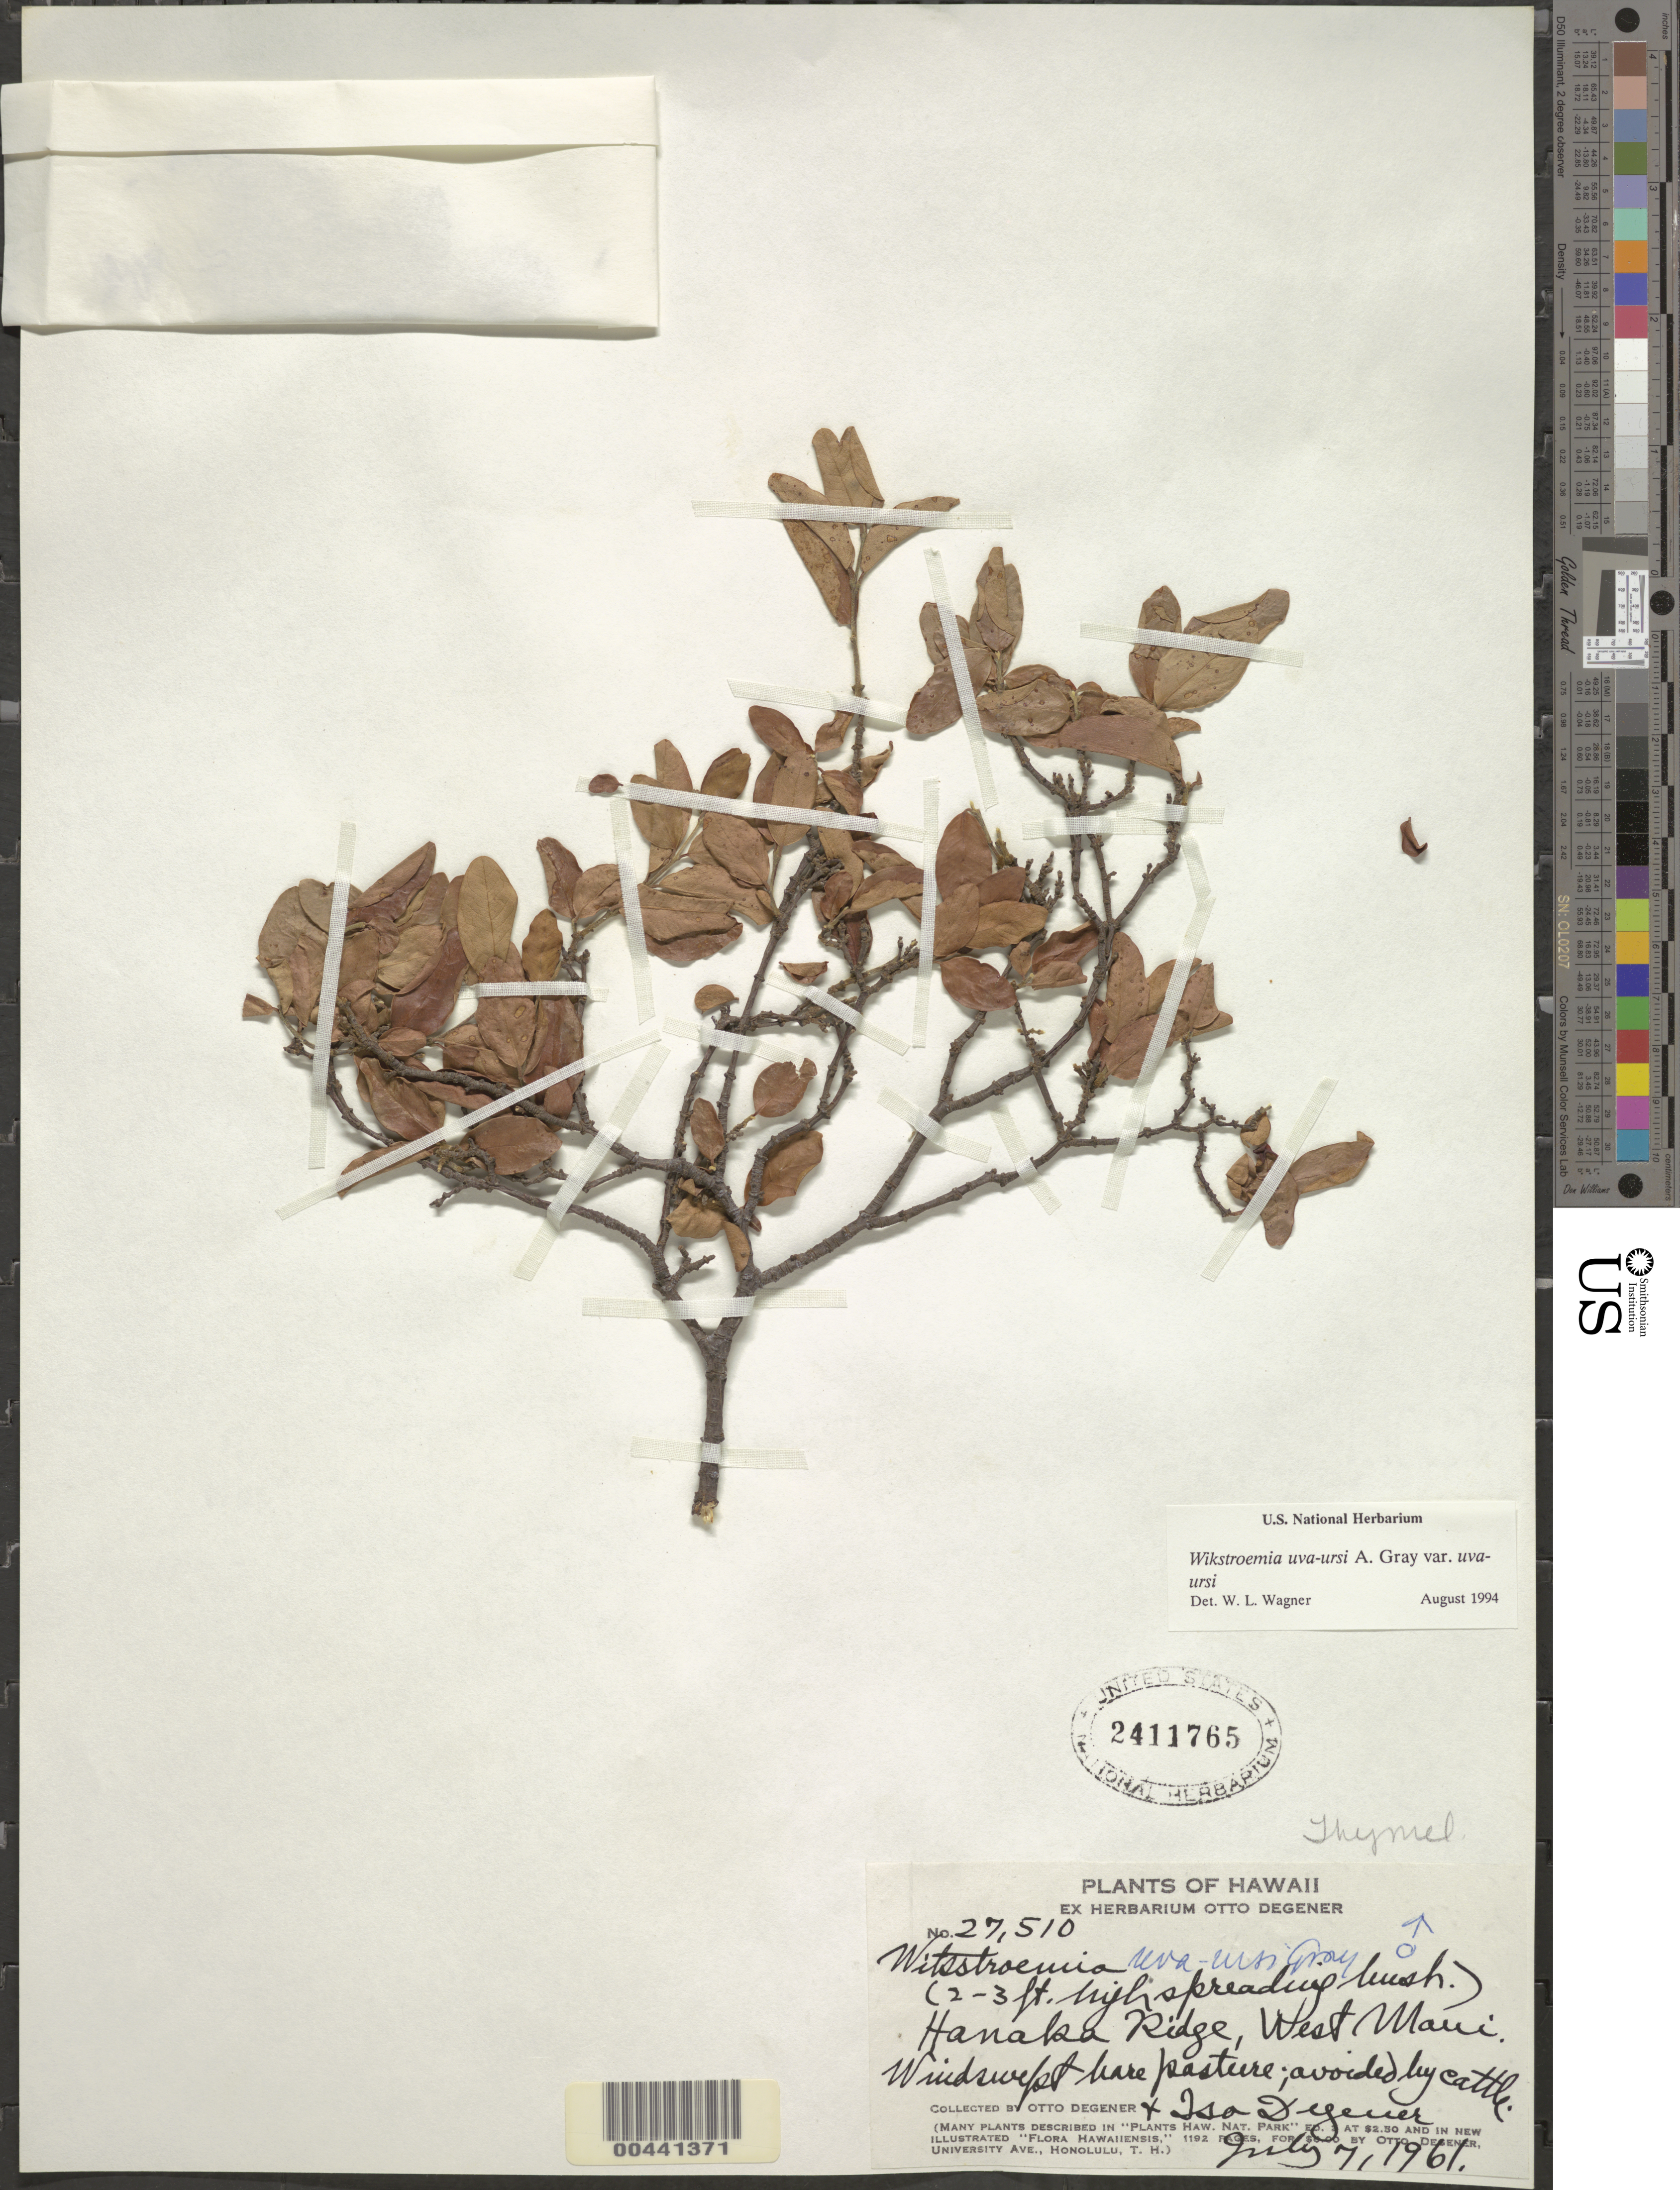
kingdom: Plantae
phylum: Tracheophyta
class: Magnoliopsida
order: Malvales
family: Thymelaeaceae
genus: Wikstroemia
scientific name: Wikstroemia uva-ursi var. uva-ursi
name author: A. Gray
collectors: O. Degener & I. Degener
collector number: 27510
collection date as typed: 7 Jul 1961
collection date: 1961-07-07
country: United States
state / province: Hawaii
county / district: Maui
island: Maui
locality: Hanaka Ridge, W Maui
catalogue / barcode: US 2411765